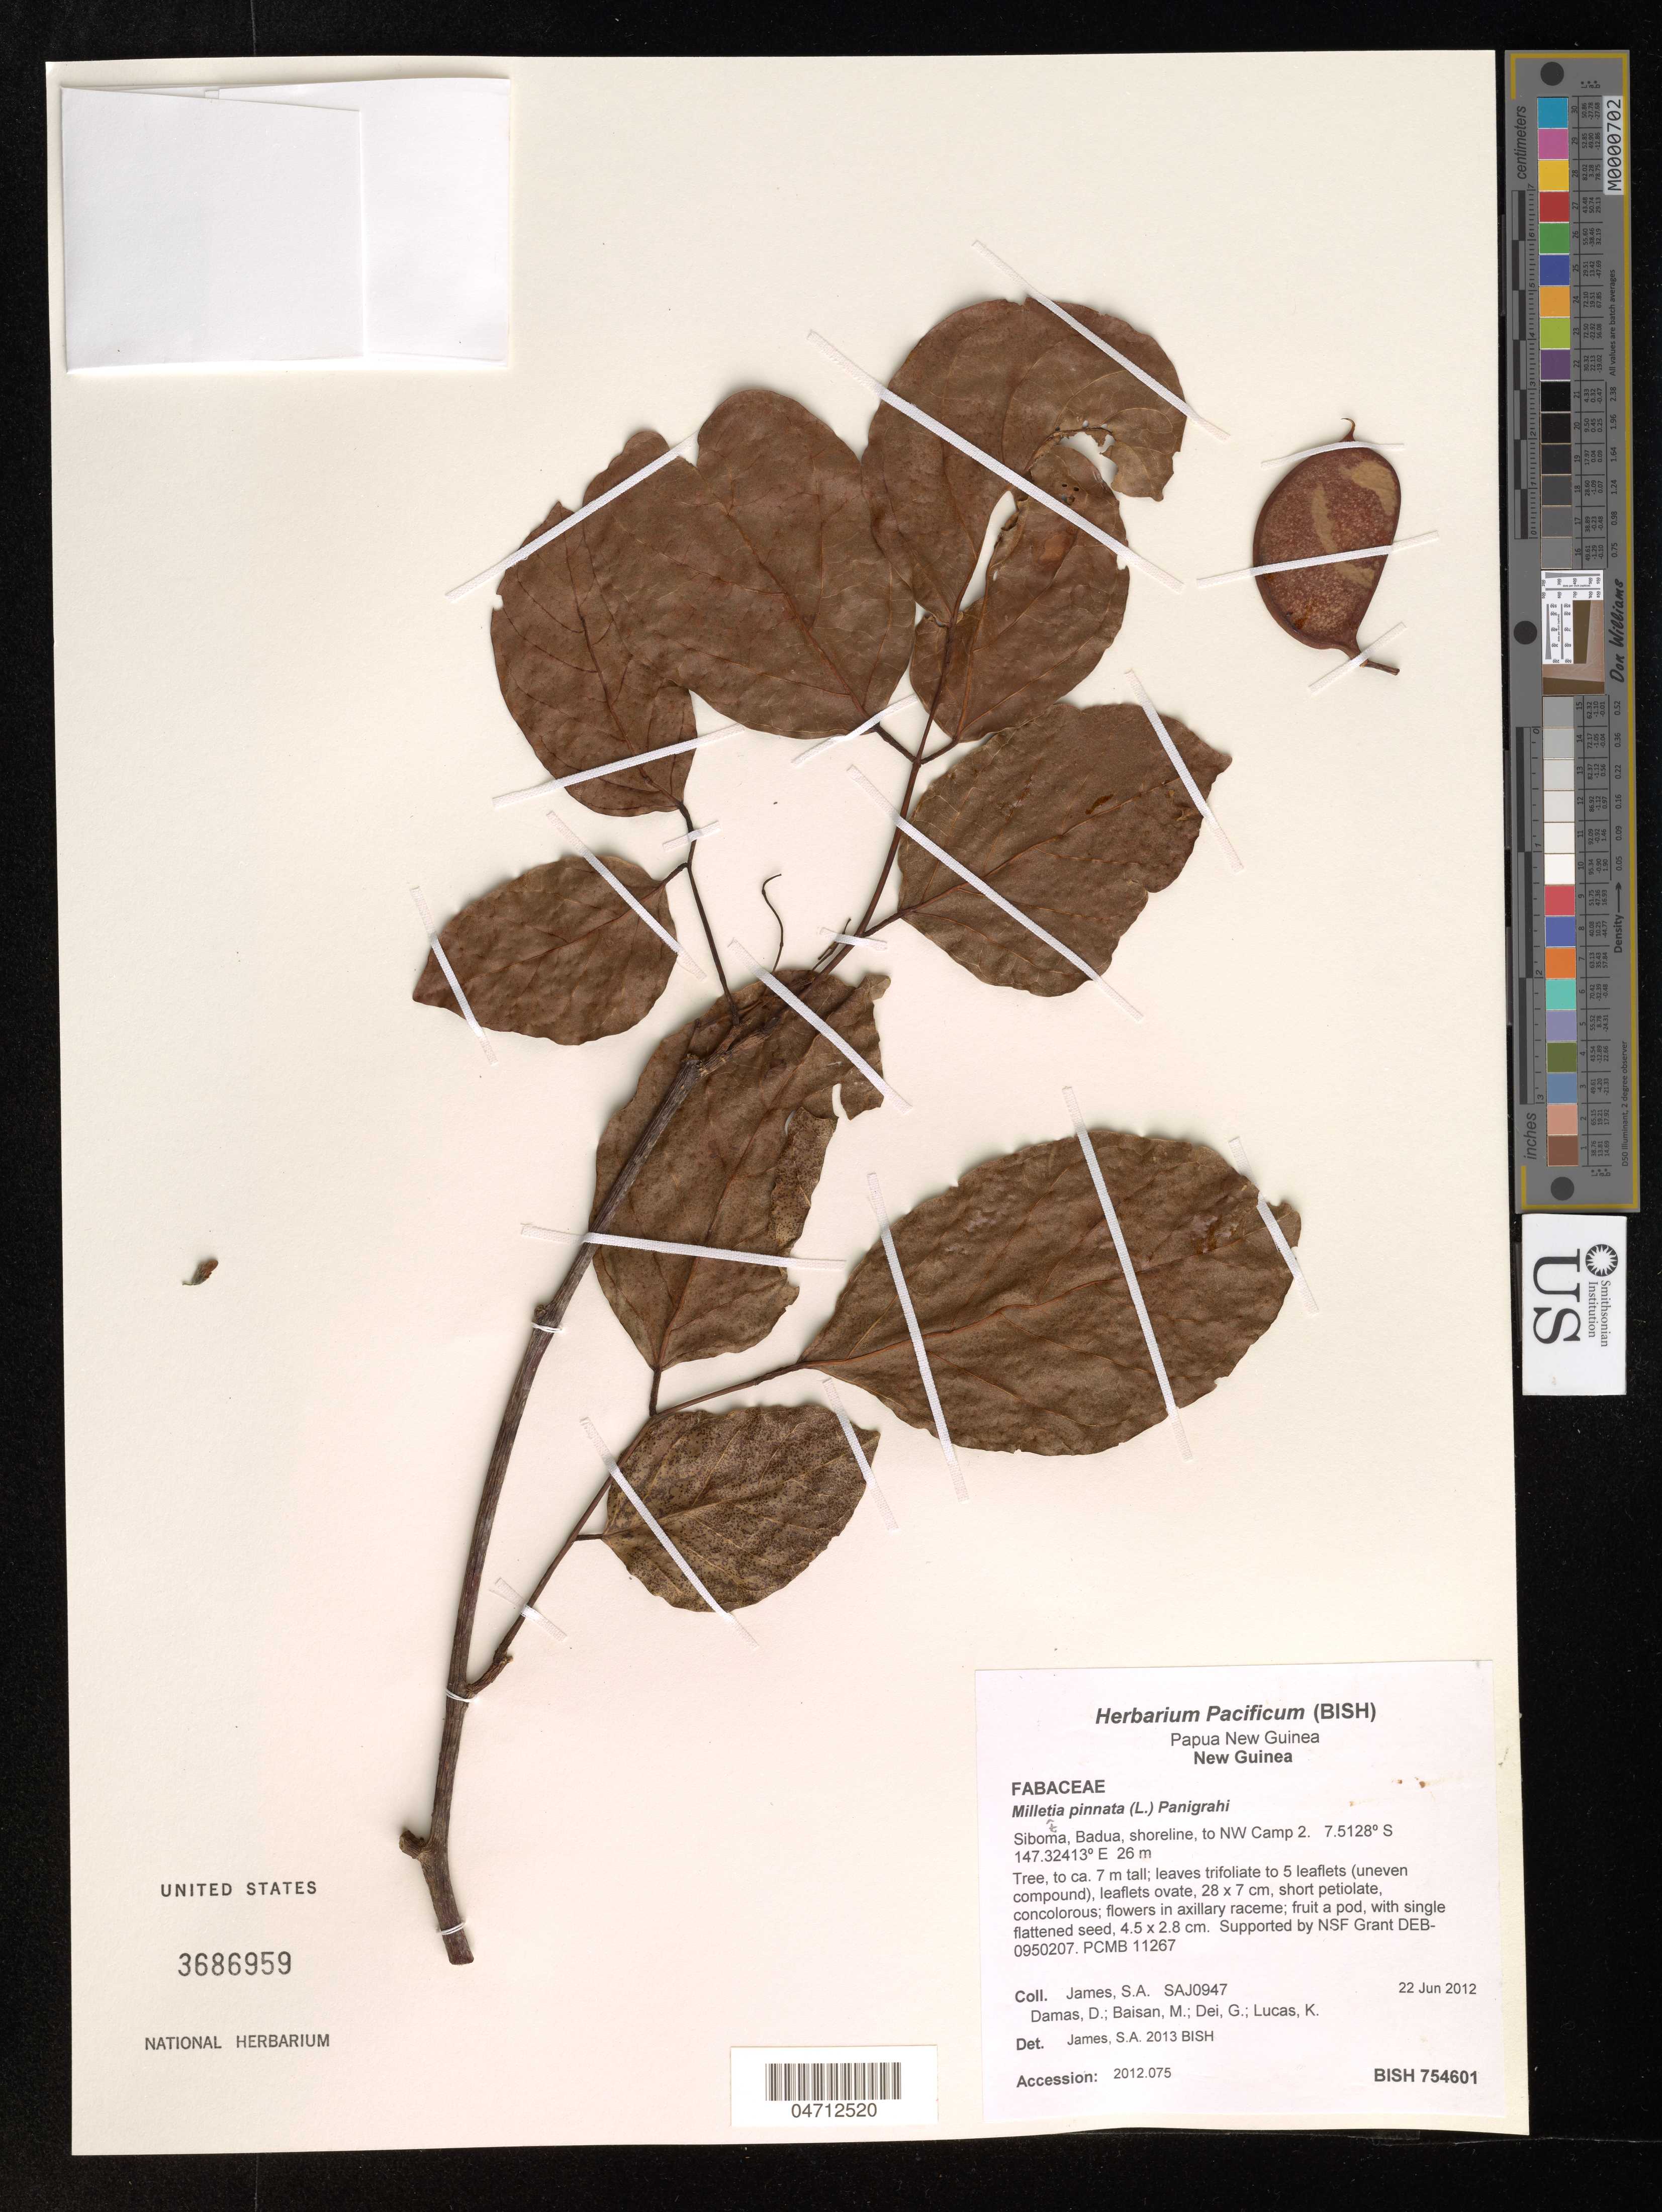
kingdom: Plantae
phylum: Tracheophyta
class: Magnoliopsida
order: Fabales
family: Fabaceae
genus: Millettia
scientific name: Millettia pinnata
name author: (L.) Panigrahi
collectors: S. James, D. Damas, M. Baisan, G. Dei & K. Lucas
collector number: SAJ0947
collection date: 2012-06-22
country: Papua New Guinea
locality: New Guinea, Siboma, Badua, shoreline, to NW Camp 2.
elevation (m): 26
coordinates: S, E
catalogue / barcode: US 3686959